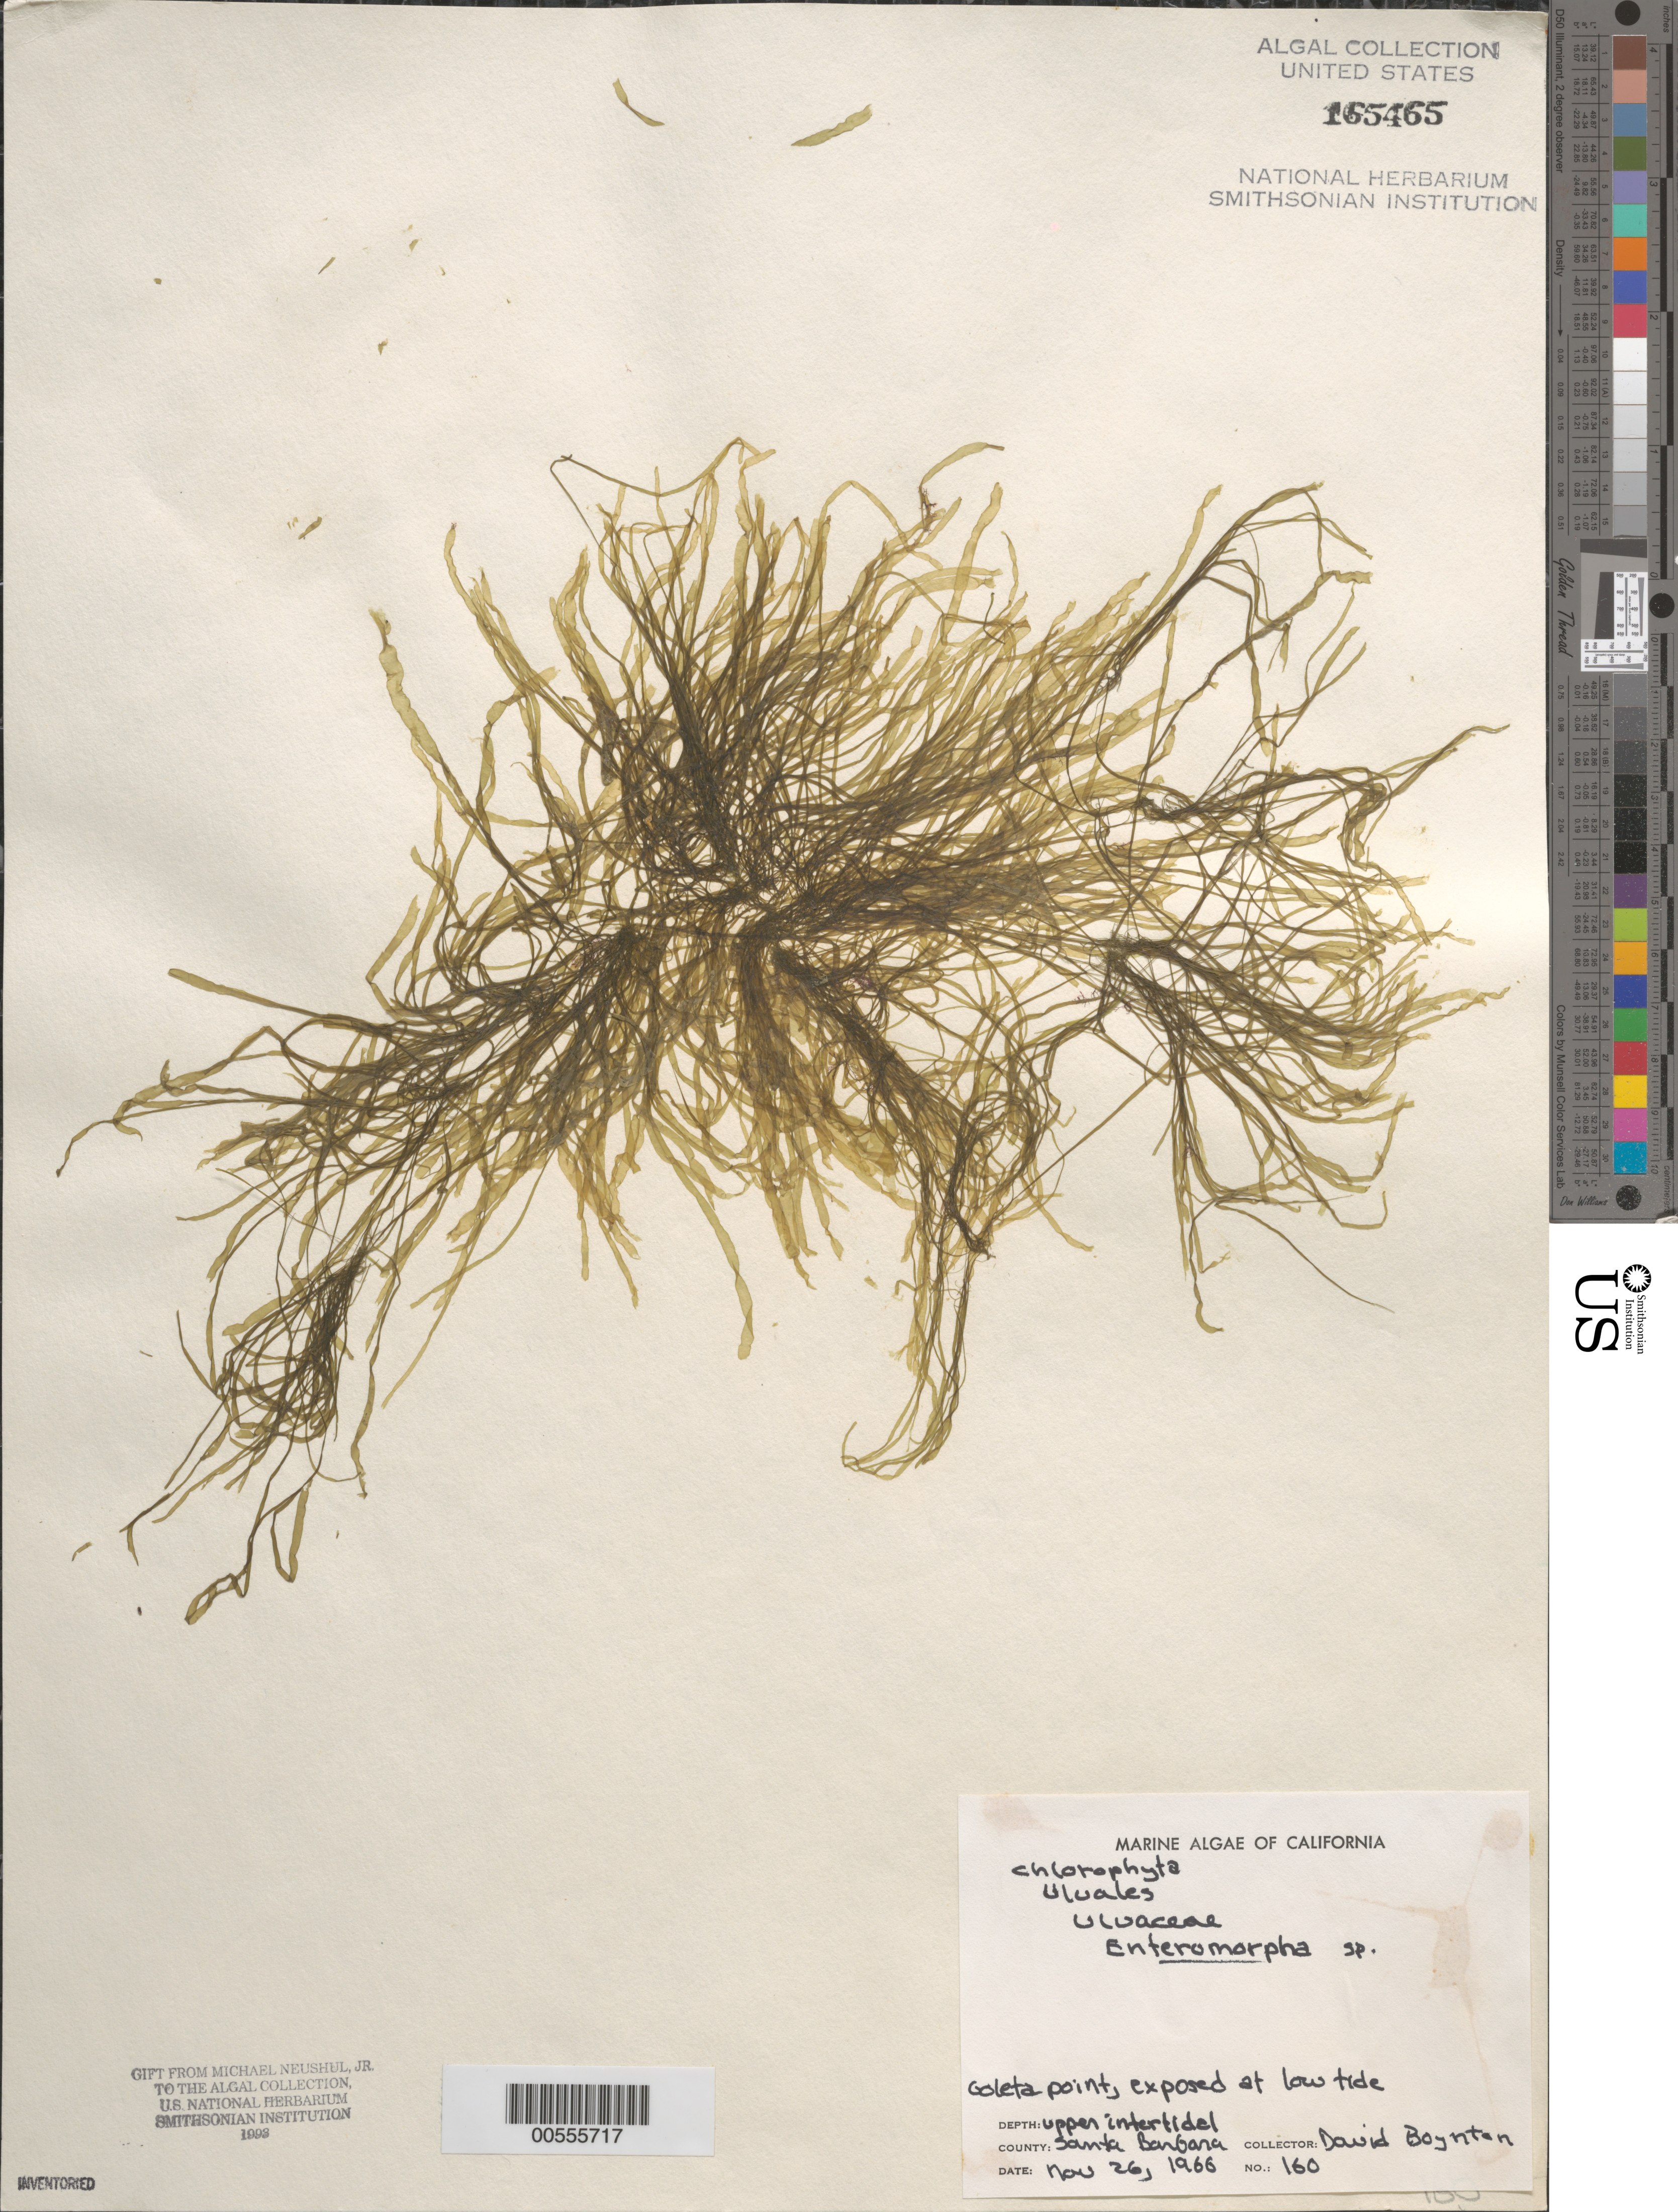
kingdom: Plantae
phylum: Chlorophyta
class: Ulvophyceae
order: Ulvales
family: Ulvaceae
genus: Ulva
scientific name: Ulva sp.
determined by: Algae name updating Project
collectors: D. Boynton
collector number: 160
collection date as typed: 26 Nov 1966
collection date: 1966-11-26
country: United States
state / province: California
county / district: Santa Barbara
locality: Goleta Point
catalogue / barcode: US 165465